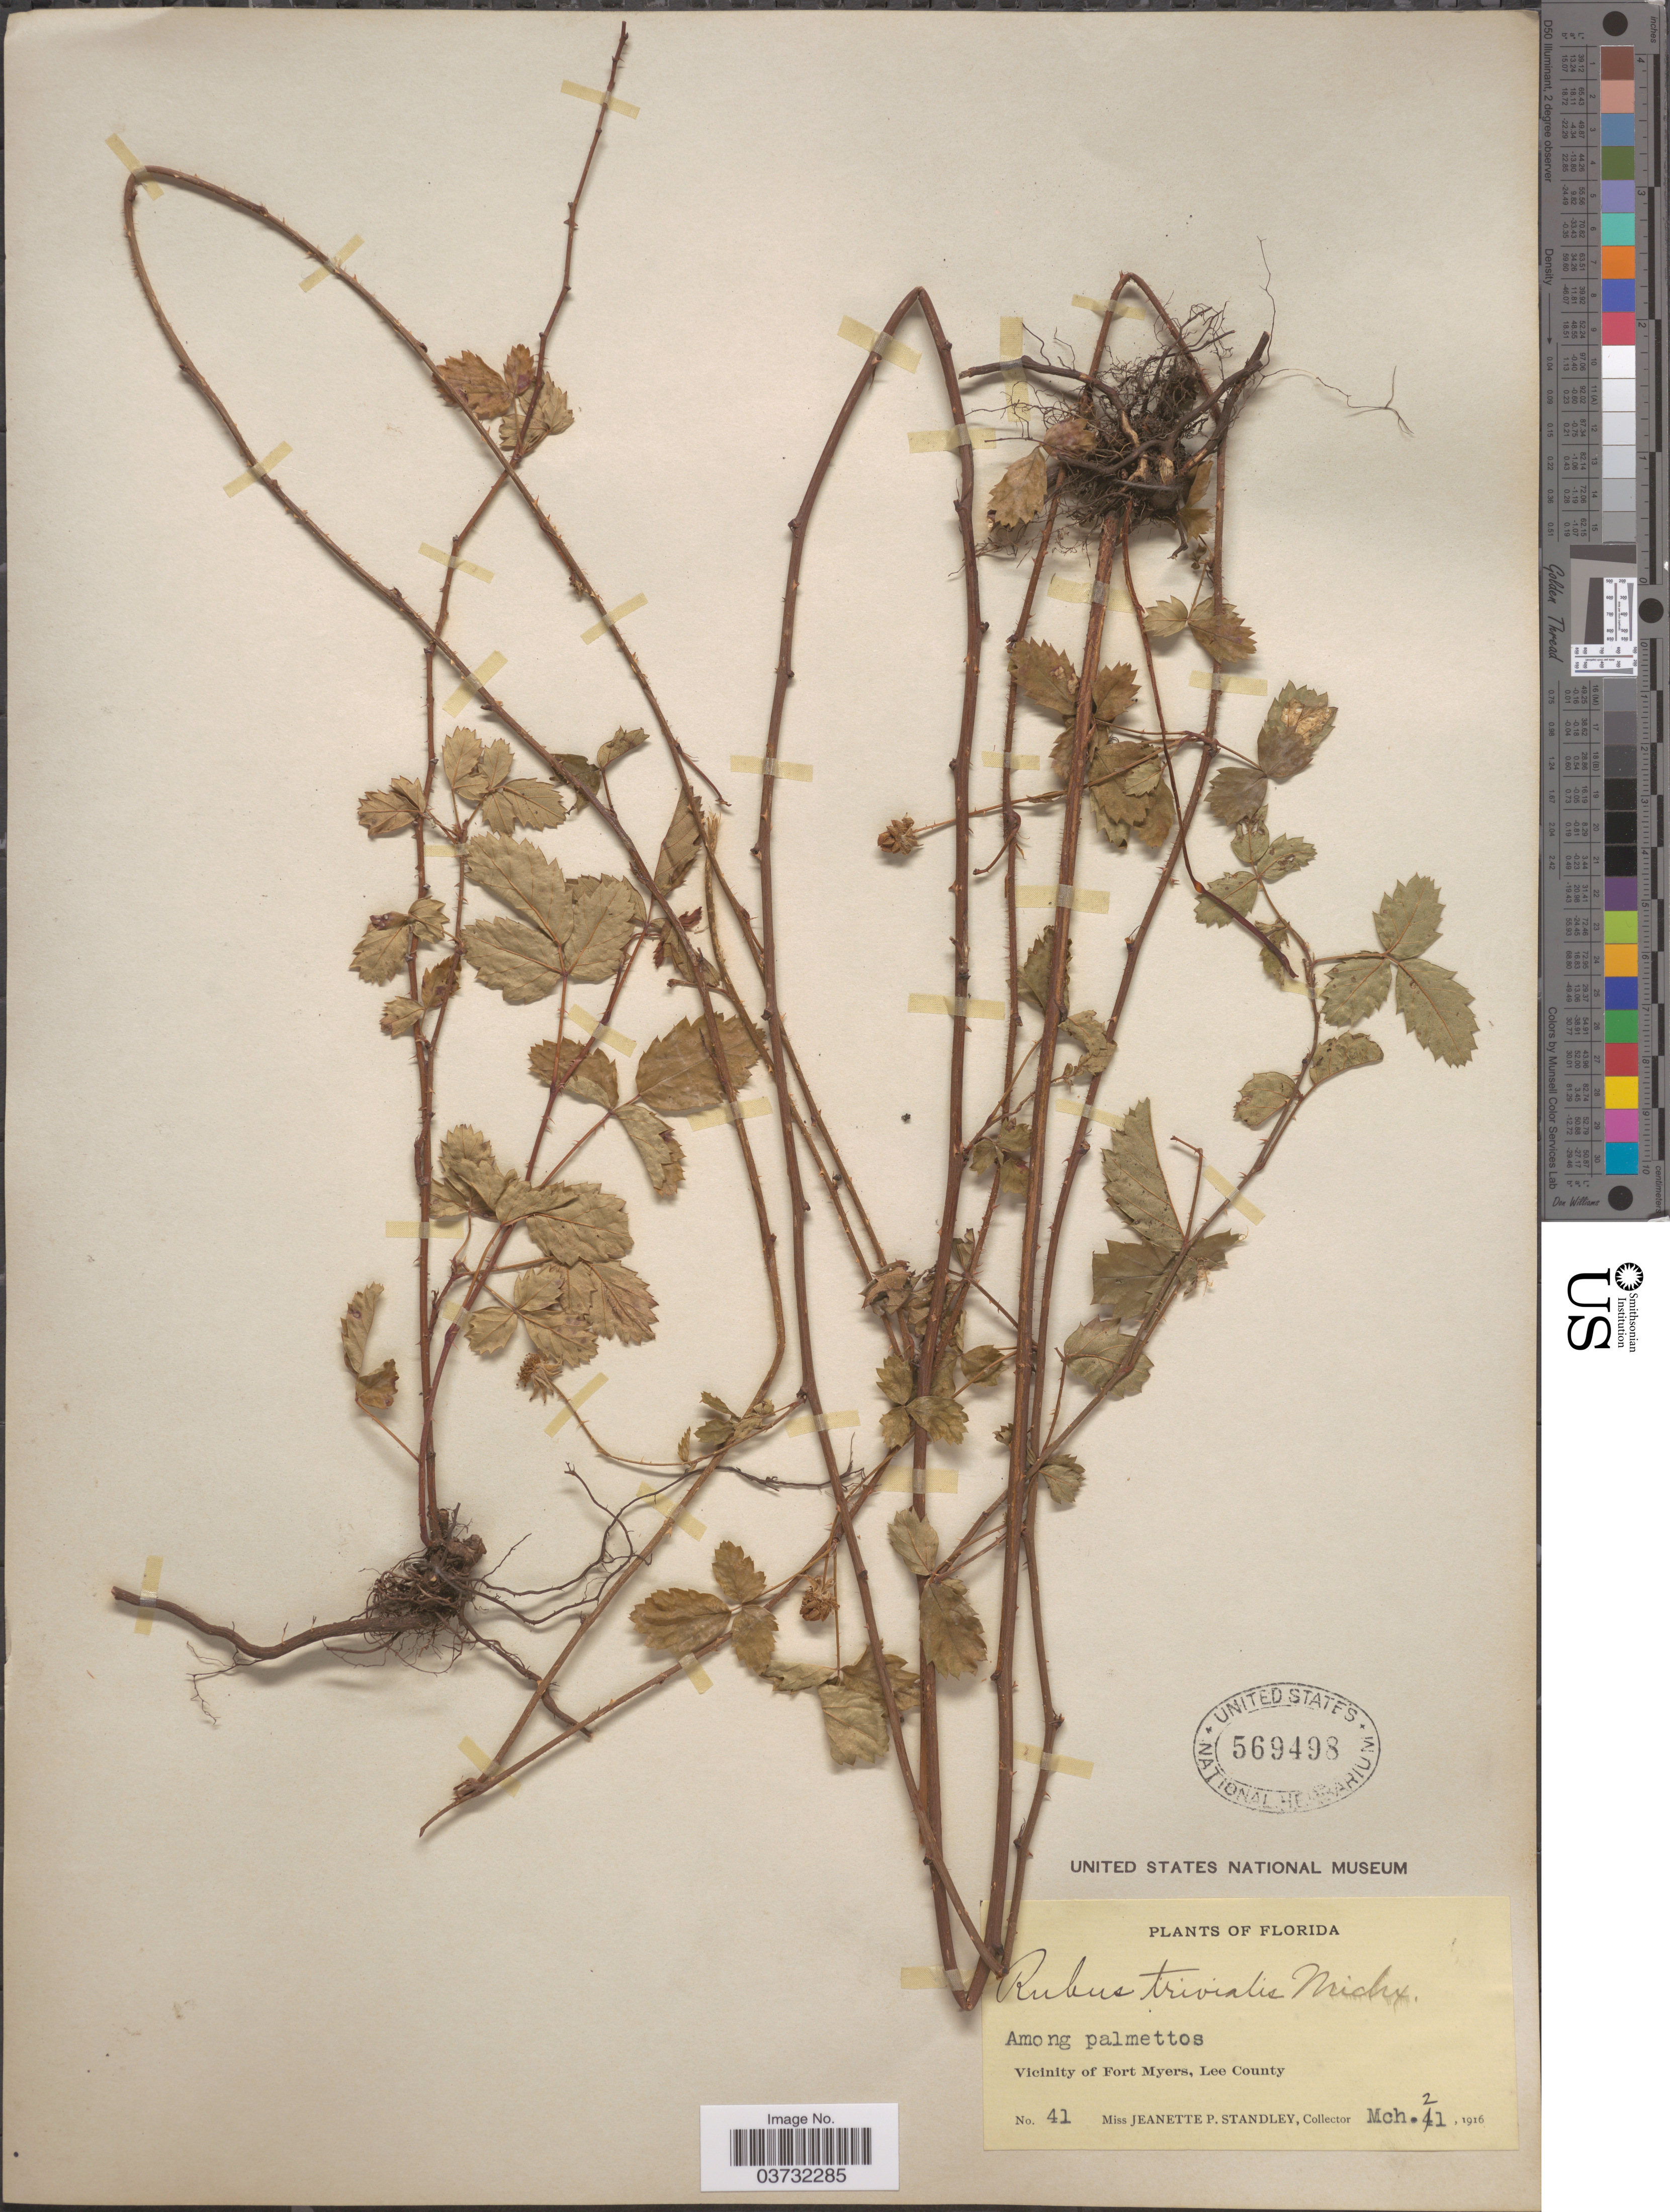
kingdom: Plantae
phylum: Tracheophyta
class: Magnoliopsida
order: Rosales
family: Rosaceae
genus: Rubus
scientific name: Rubus trivialis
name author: Michx.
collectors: J. P. Standley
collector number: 41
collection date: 1916-03-21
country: United States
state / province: Florida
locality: Among palmettos. Vicinity of Fort Myers, Lee County.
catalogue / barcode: US 569498